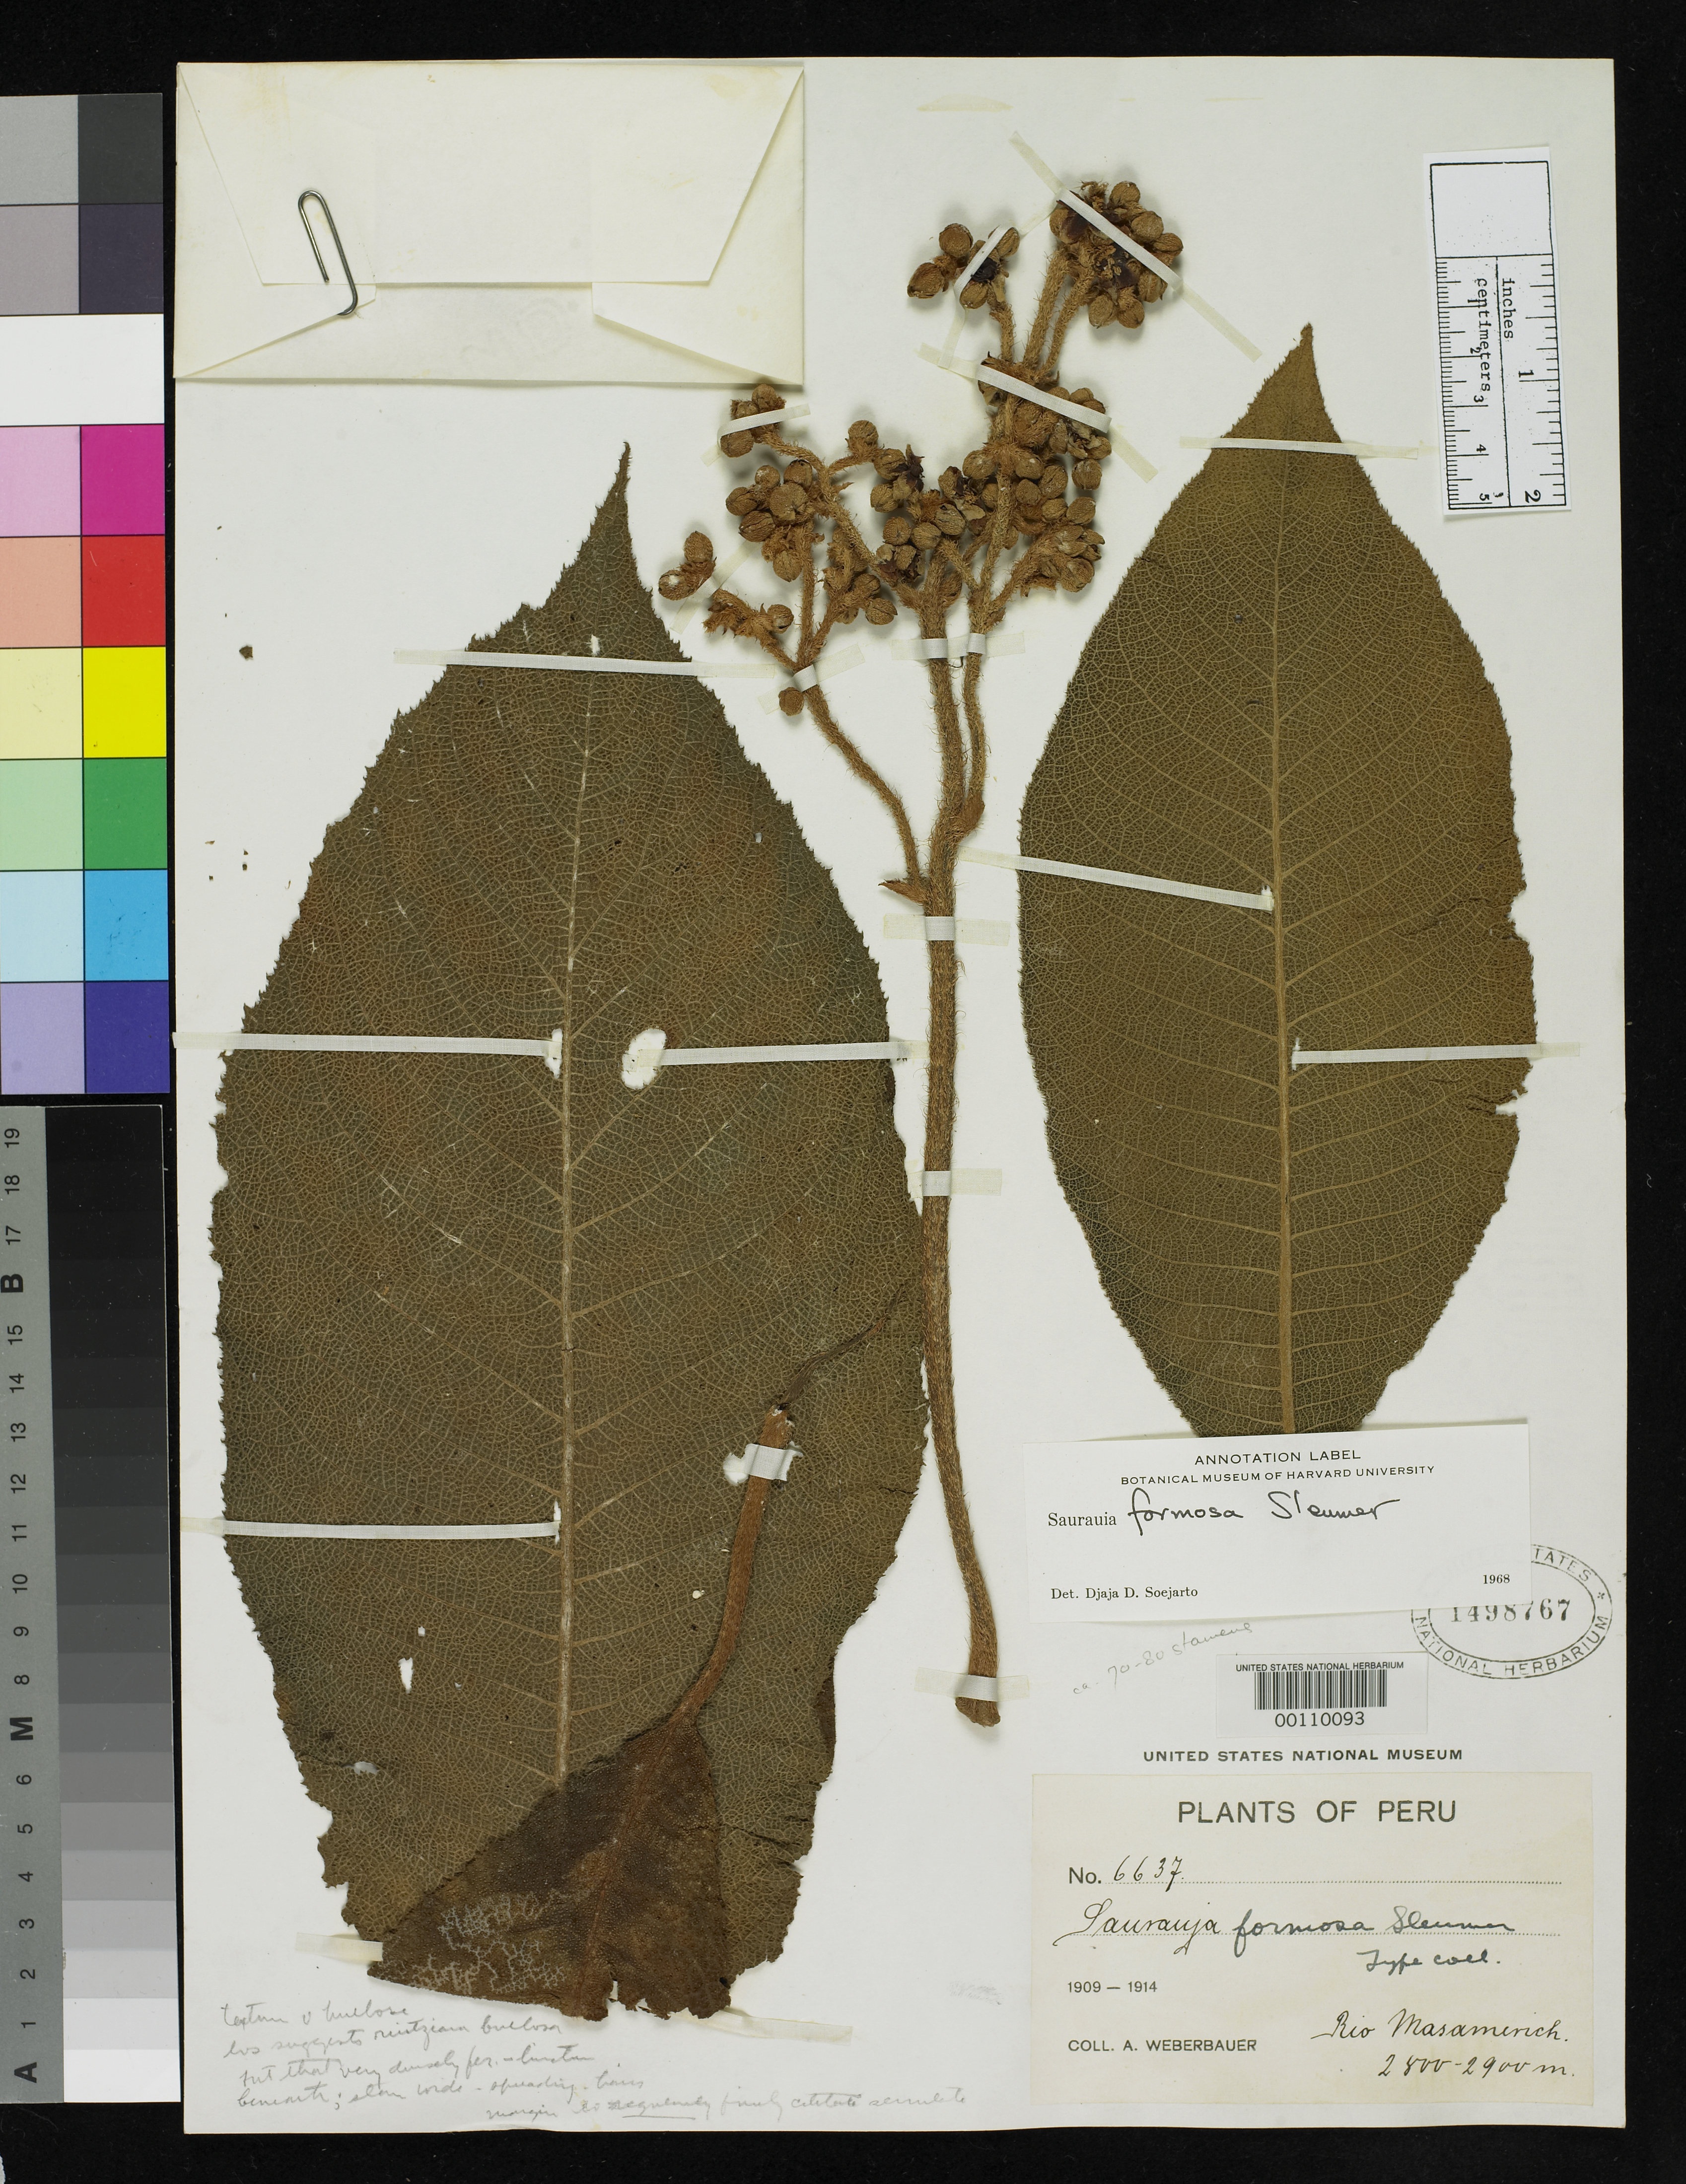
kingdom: Plantae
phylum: Tracheophyta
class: Magnoliopsida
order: Ericales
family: Actinidiaceae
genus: Saurauia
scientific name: Saurauia formosa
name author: Sleumer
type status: Isotype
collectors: A. Weberbauer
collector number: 6637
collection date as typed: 25 Apr 1913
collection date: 1913-04-25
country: Peru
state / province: Junín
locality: Rio Masamerich.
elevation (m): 2800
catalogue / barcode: US 1498767